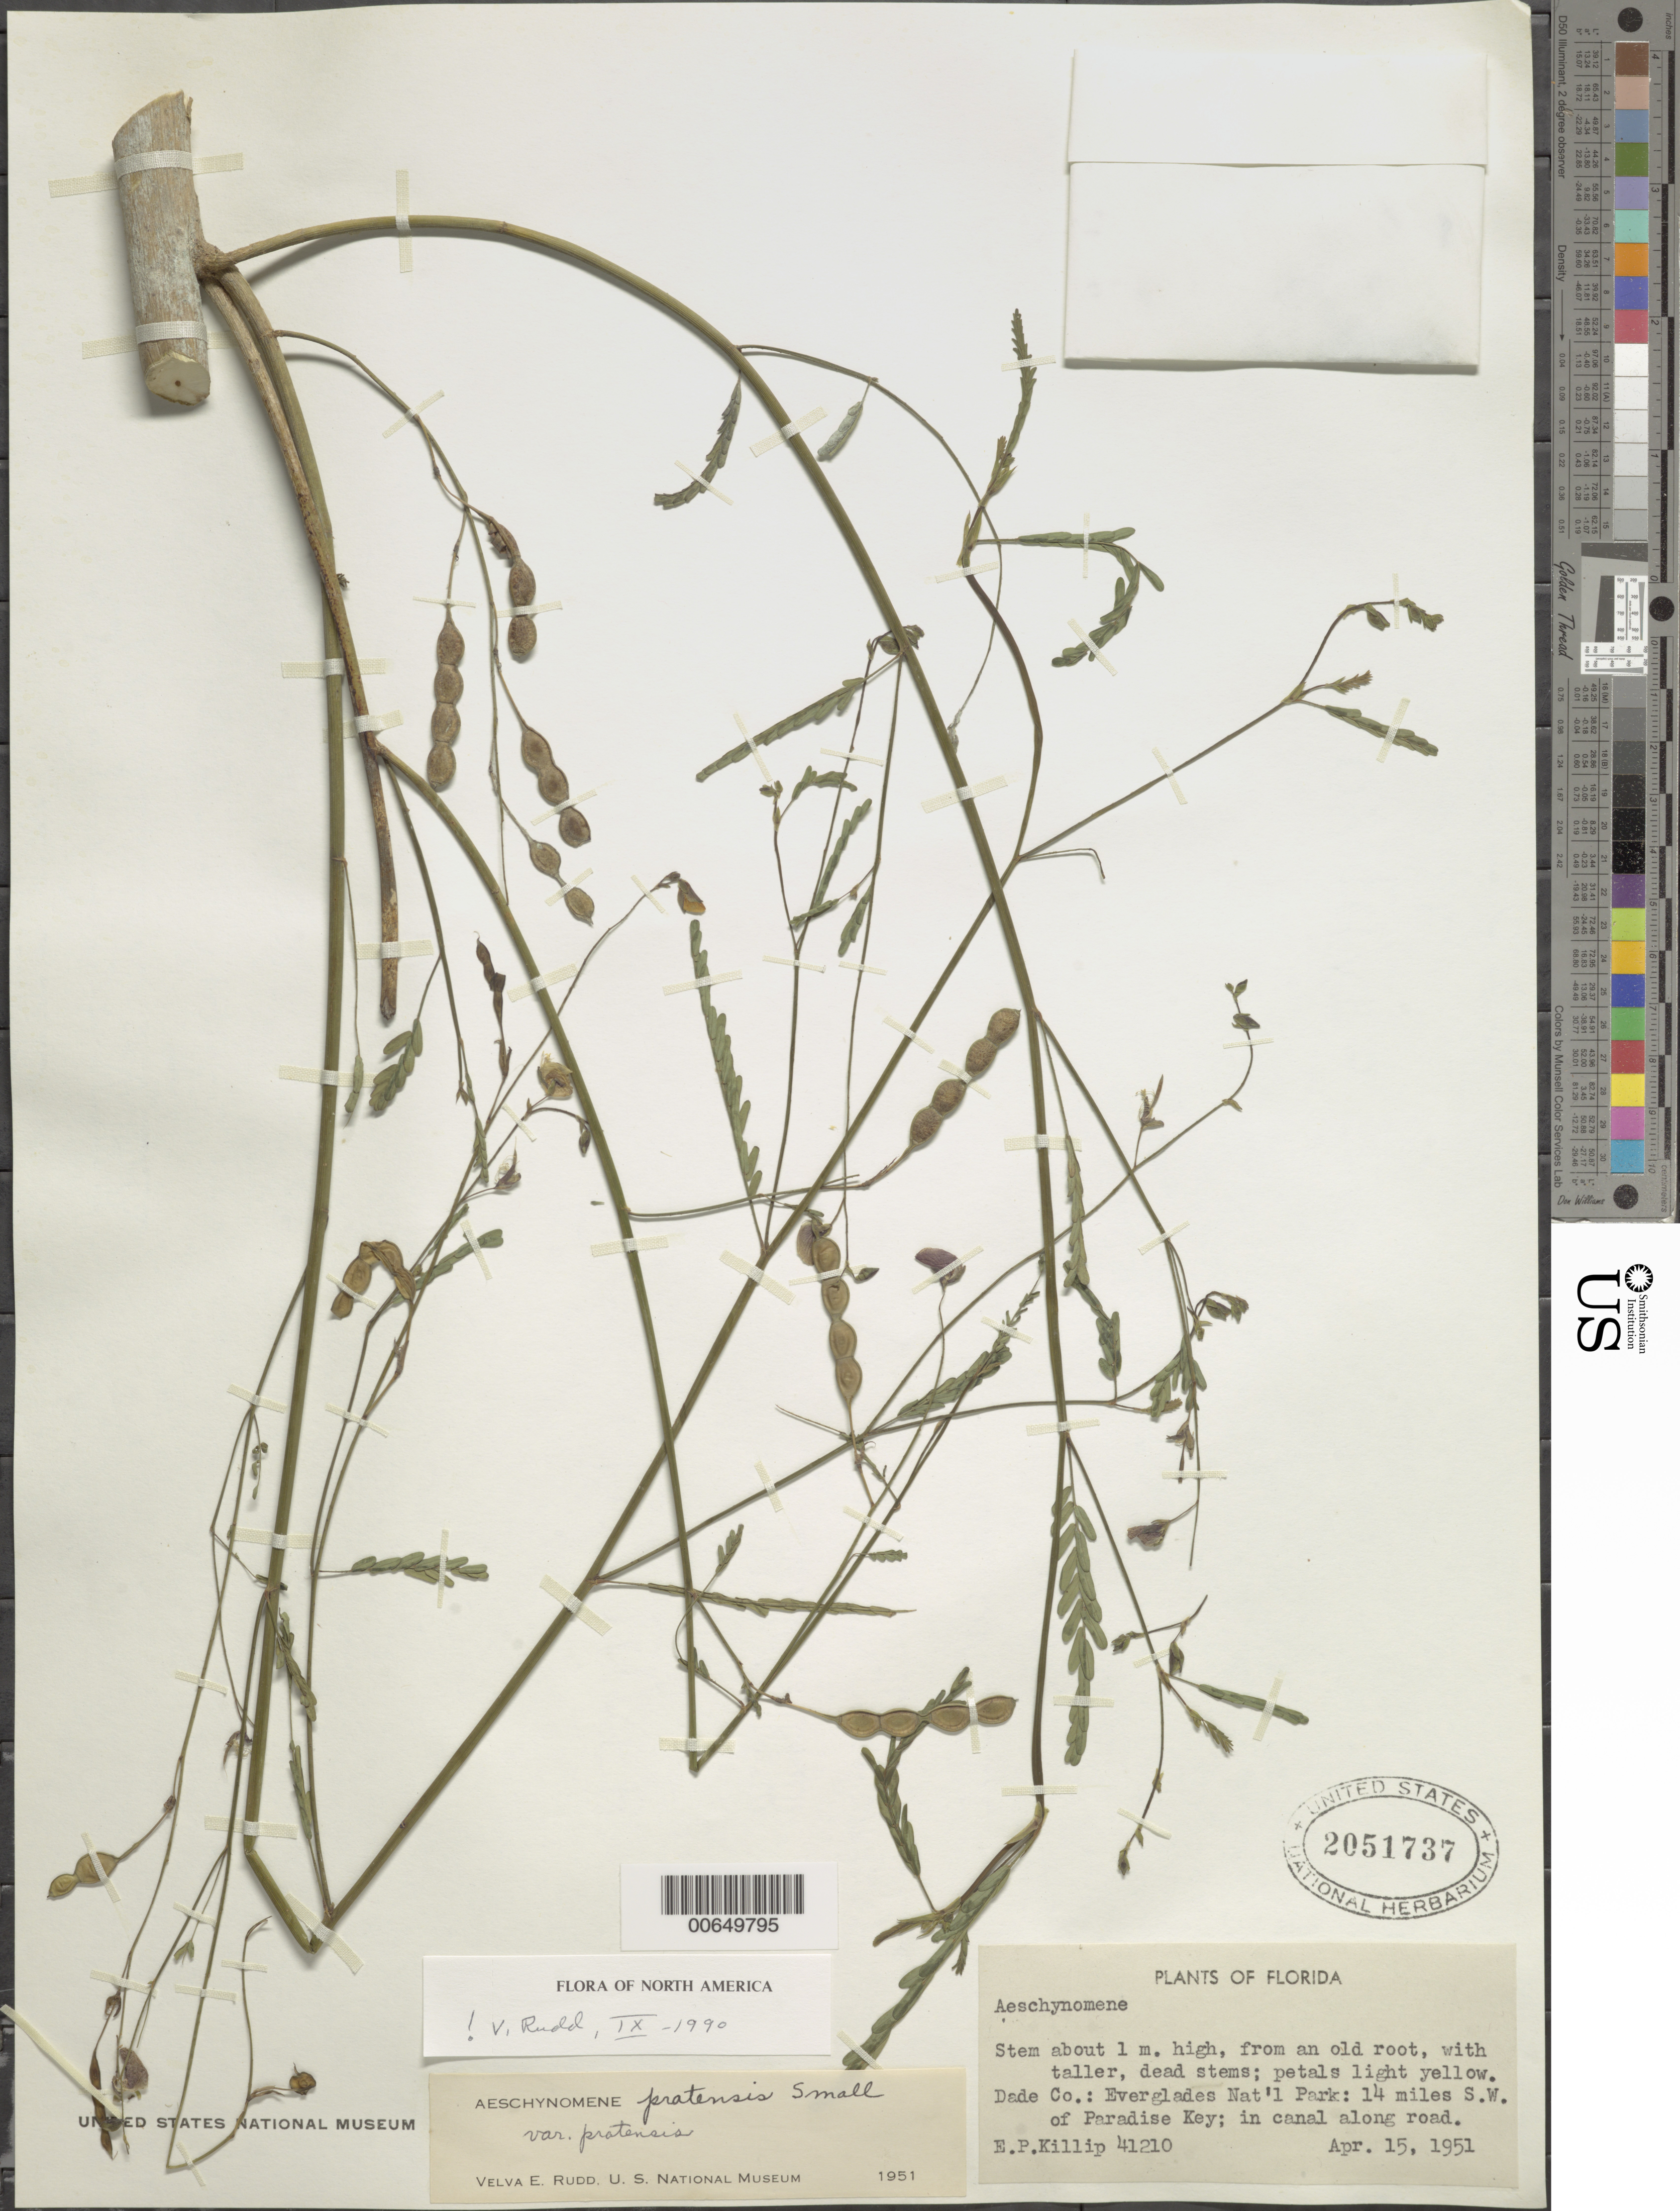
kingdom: Plantae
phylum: Tracheophyta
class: Magnoliopsida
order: Fabales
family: Fabaceae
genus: Aeschynomene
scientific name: Aeschynomene pratensis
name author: Small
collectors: E. P. Killip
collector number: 41210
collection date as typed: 15 Apr 1951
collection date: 1951-04-15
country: United States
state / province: Florida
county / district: Dade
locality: ENP. 14 miles SW of Paradise Key.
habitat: In canal along road.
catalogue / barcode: US 2051737